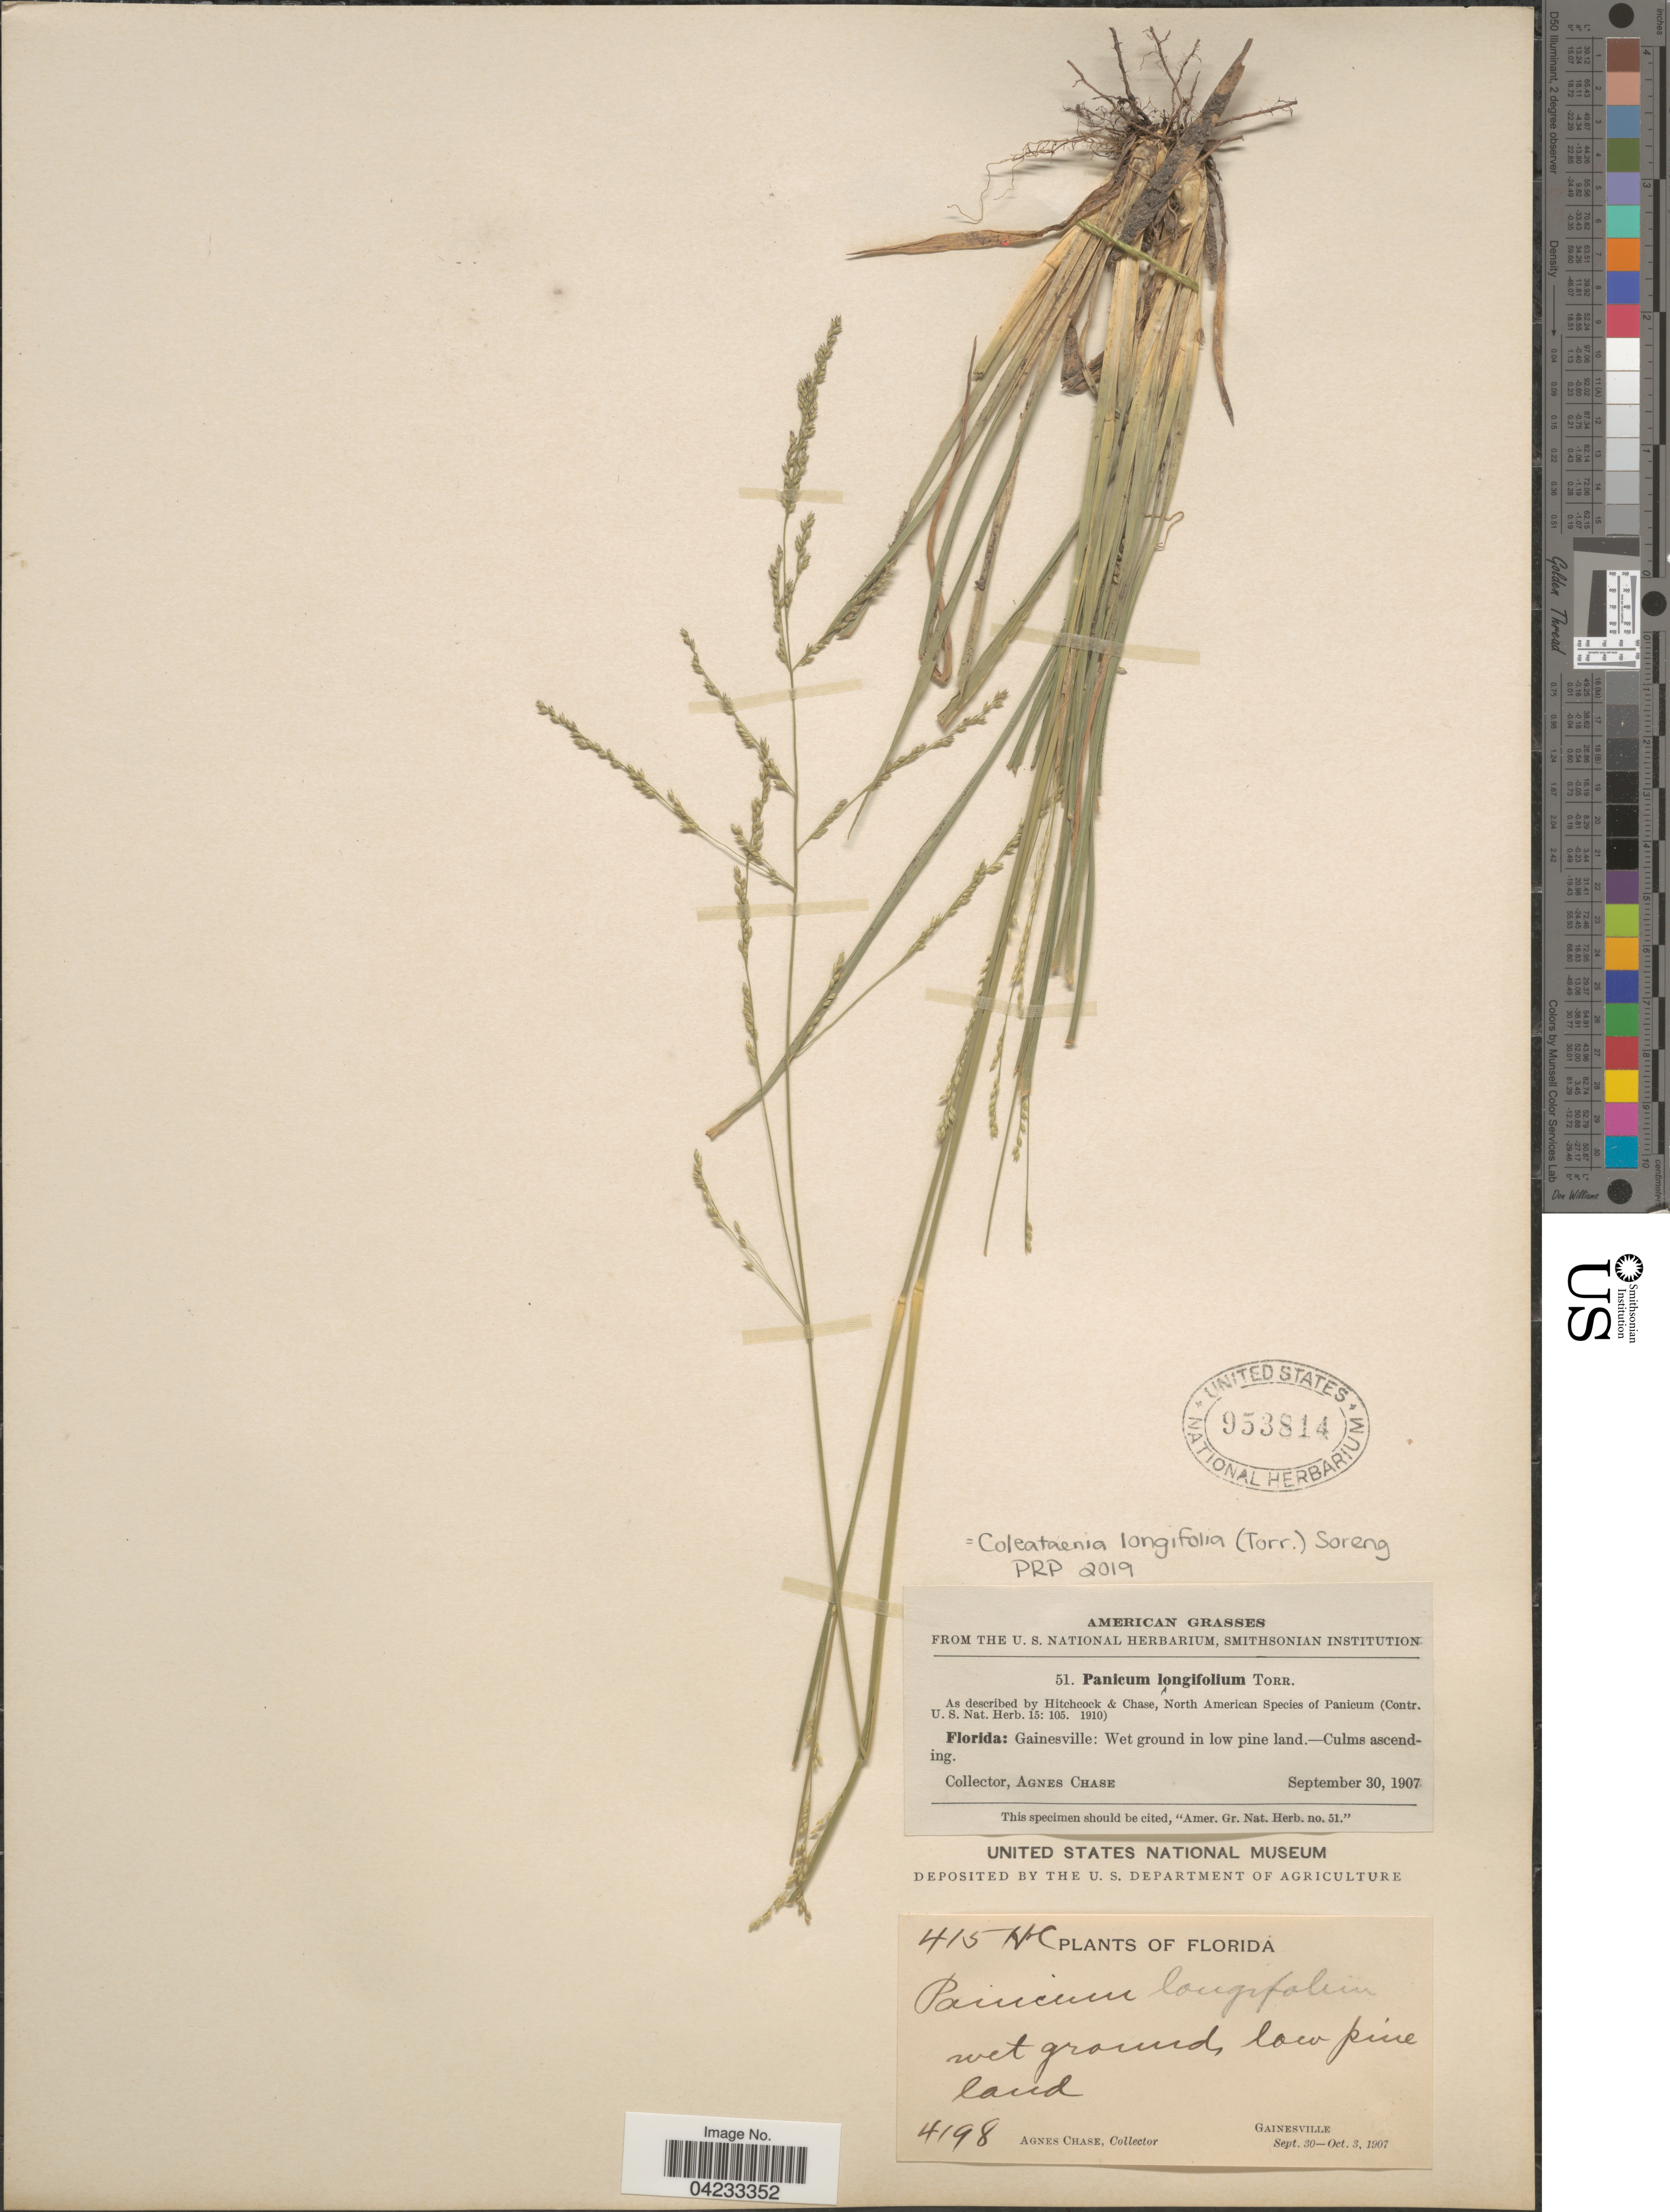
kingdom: Plantae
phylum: Tracheophyta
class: Liliopsida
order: Poales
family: Poaceae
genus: Coleataenia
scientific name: Coleataenia longifolia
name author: (Torr.) Soreng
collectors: A. Chase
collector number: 51/415/4198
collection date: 1907-09-30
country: United States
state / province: Florida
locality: Gainesville: Wet ground in low pine land.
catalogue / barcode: US 953814